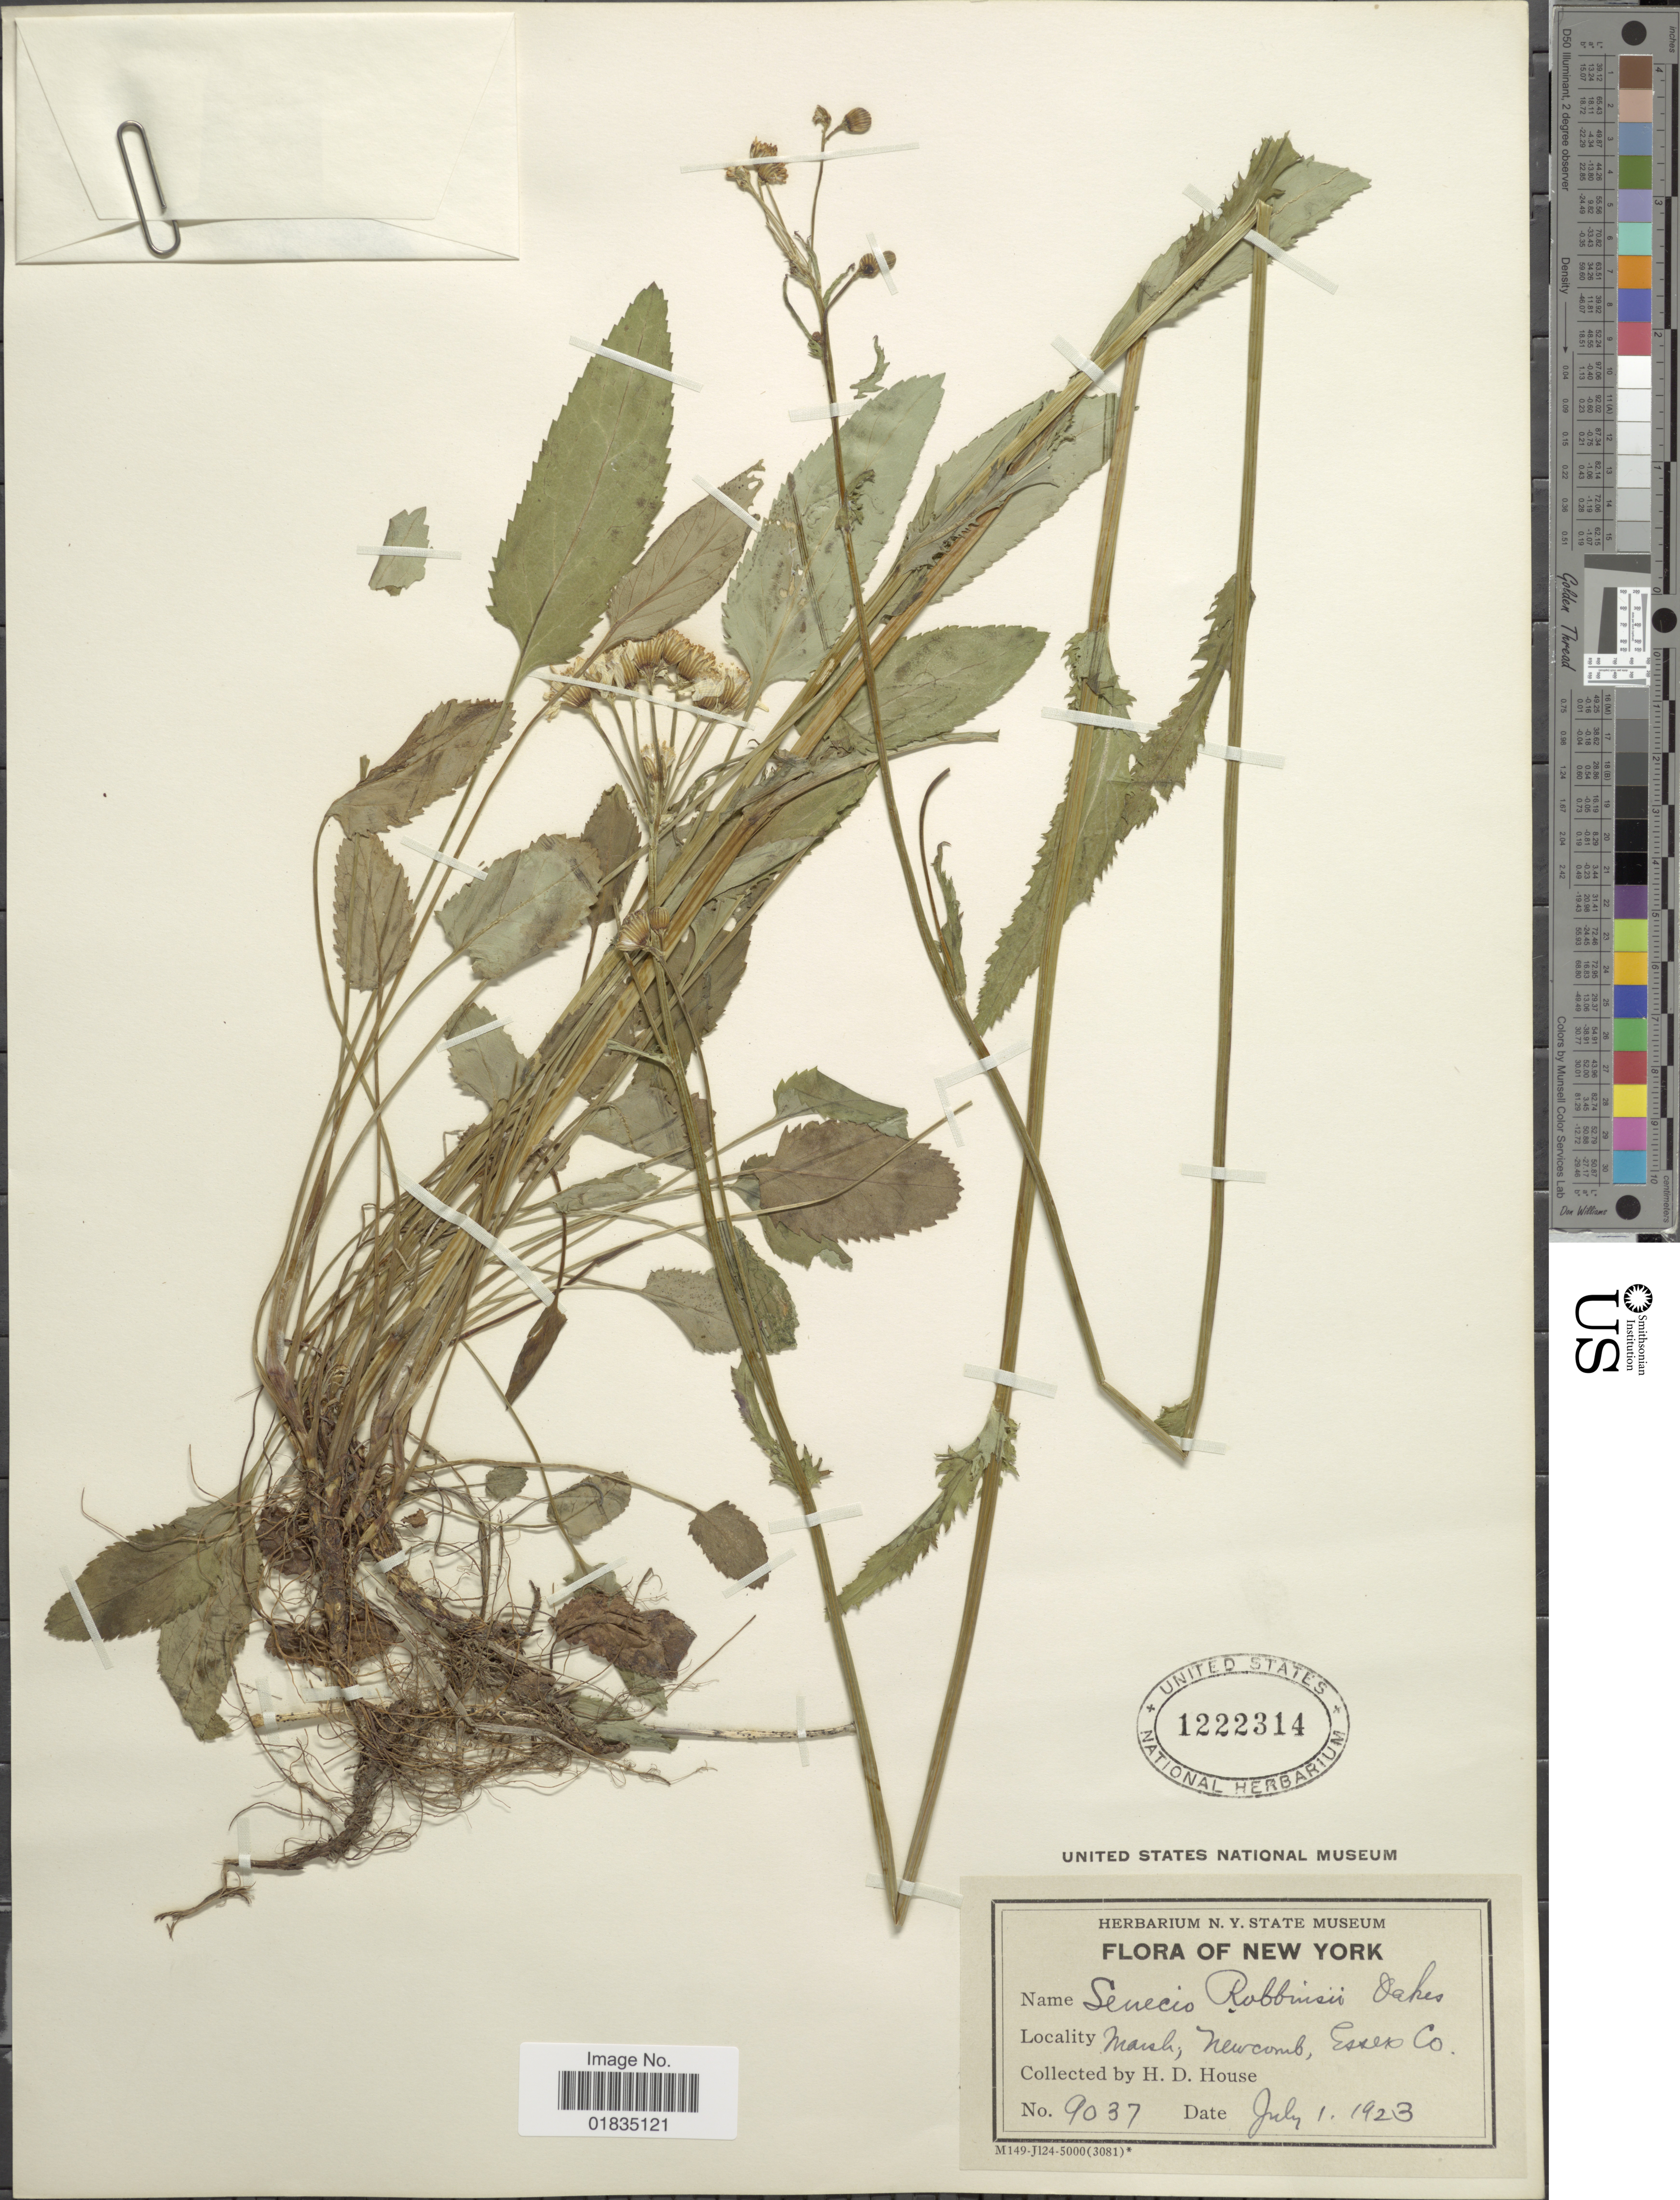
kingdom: Plantae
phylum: Tracheophyta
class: Magnoliopsida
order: Asterales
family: Asteraceae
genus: Packera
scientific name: Packera schweinitziana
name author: (Nutt.) W.A. Weber & Á. Löve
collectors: H. D. House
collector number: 9037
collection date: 1923-07-01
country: United States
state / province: New York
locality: Newcomb, Essex Co.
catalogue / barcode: US 1222314